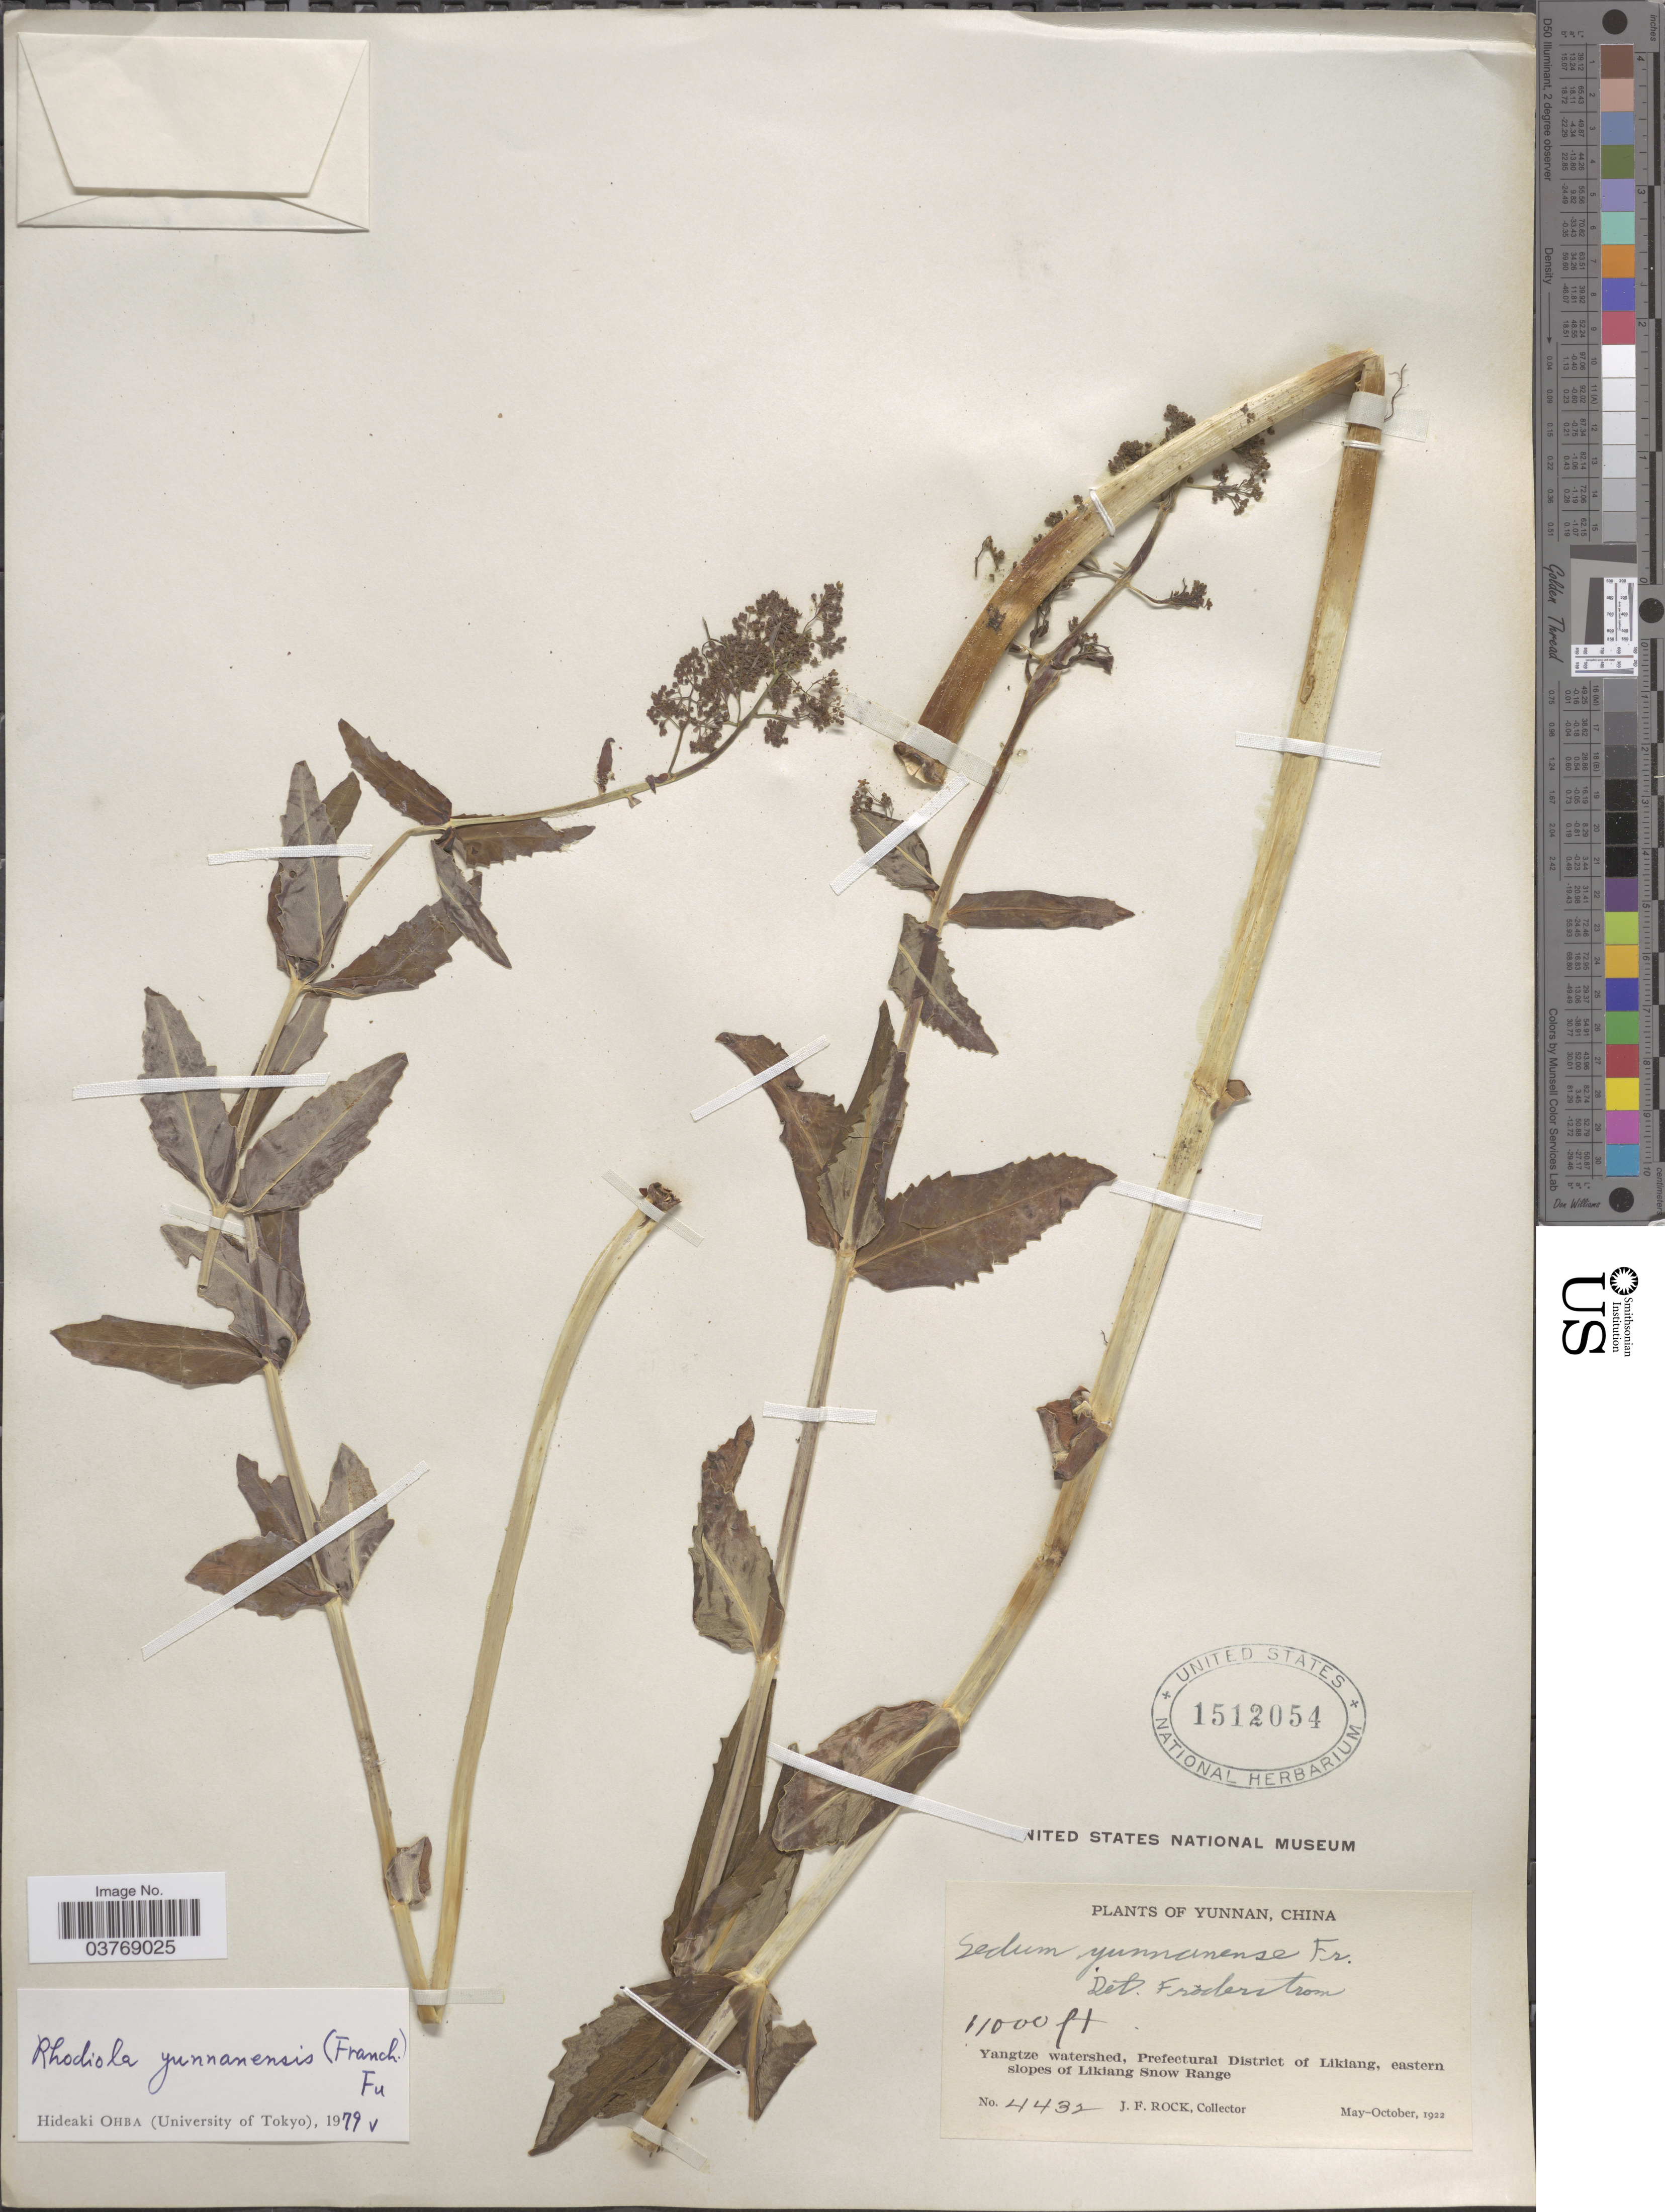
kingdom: Plantae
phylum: Tracheophyta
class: Magnoliopsida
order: Saxifragales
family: Crassulaceae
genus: Rhodiola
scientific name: Rhodiola yunnanensis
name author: (Franch.) S.H. Fu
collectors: J. Rock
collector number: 4432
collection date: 1922-05/1922-10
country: China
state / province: Yunnan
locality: Yangtze watershed, Prefectural District of Likiang, eastern slopes of Likiang Snow Range.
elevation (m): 3353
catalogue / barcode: US 1512054